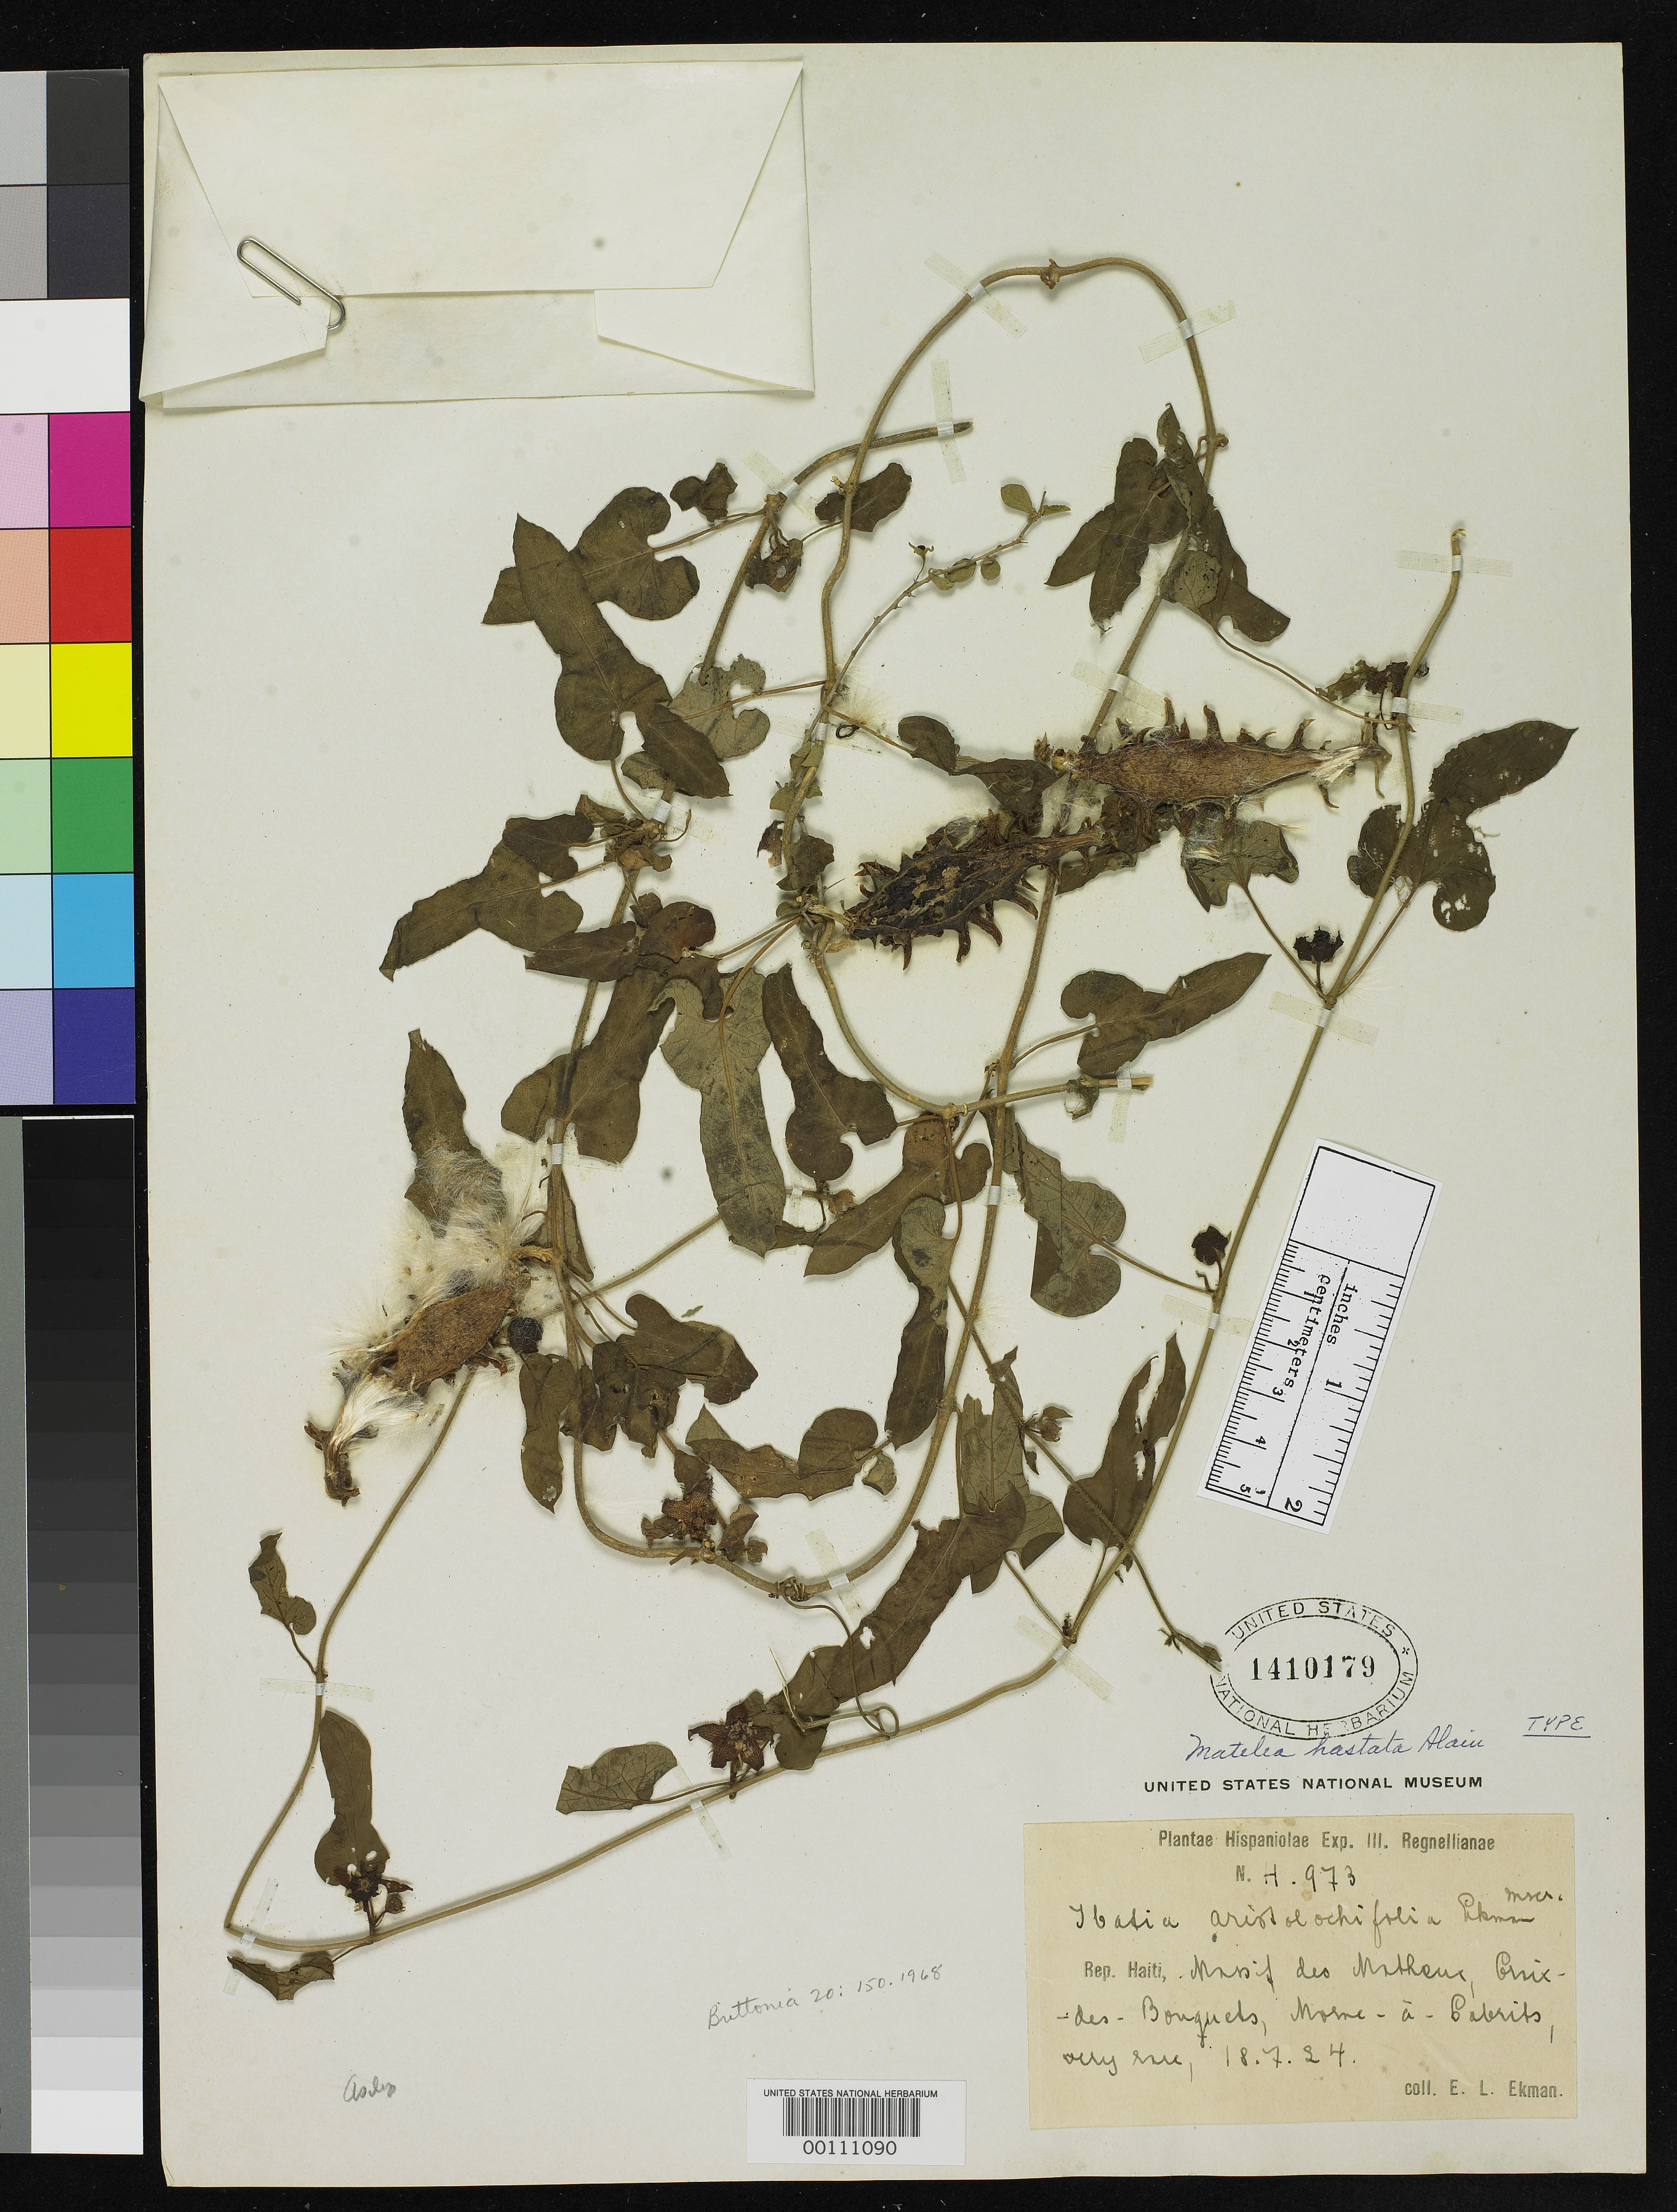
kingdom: Plantae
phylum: Tracheophyta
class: Magnoliopsida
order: Gentianales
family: Apocynaceae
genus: Matelea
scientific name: Matelea hastata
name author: Alain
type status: Holotype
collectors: E. L. Ekman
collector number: H 973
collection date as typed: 18 Jul 1924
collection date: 1924-07-18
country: Haiti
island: Hispaniola Island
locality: Massif des Matheux, Croix des Bouquets, Morne a Cabrets.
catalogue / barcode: US 1410179